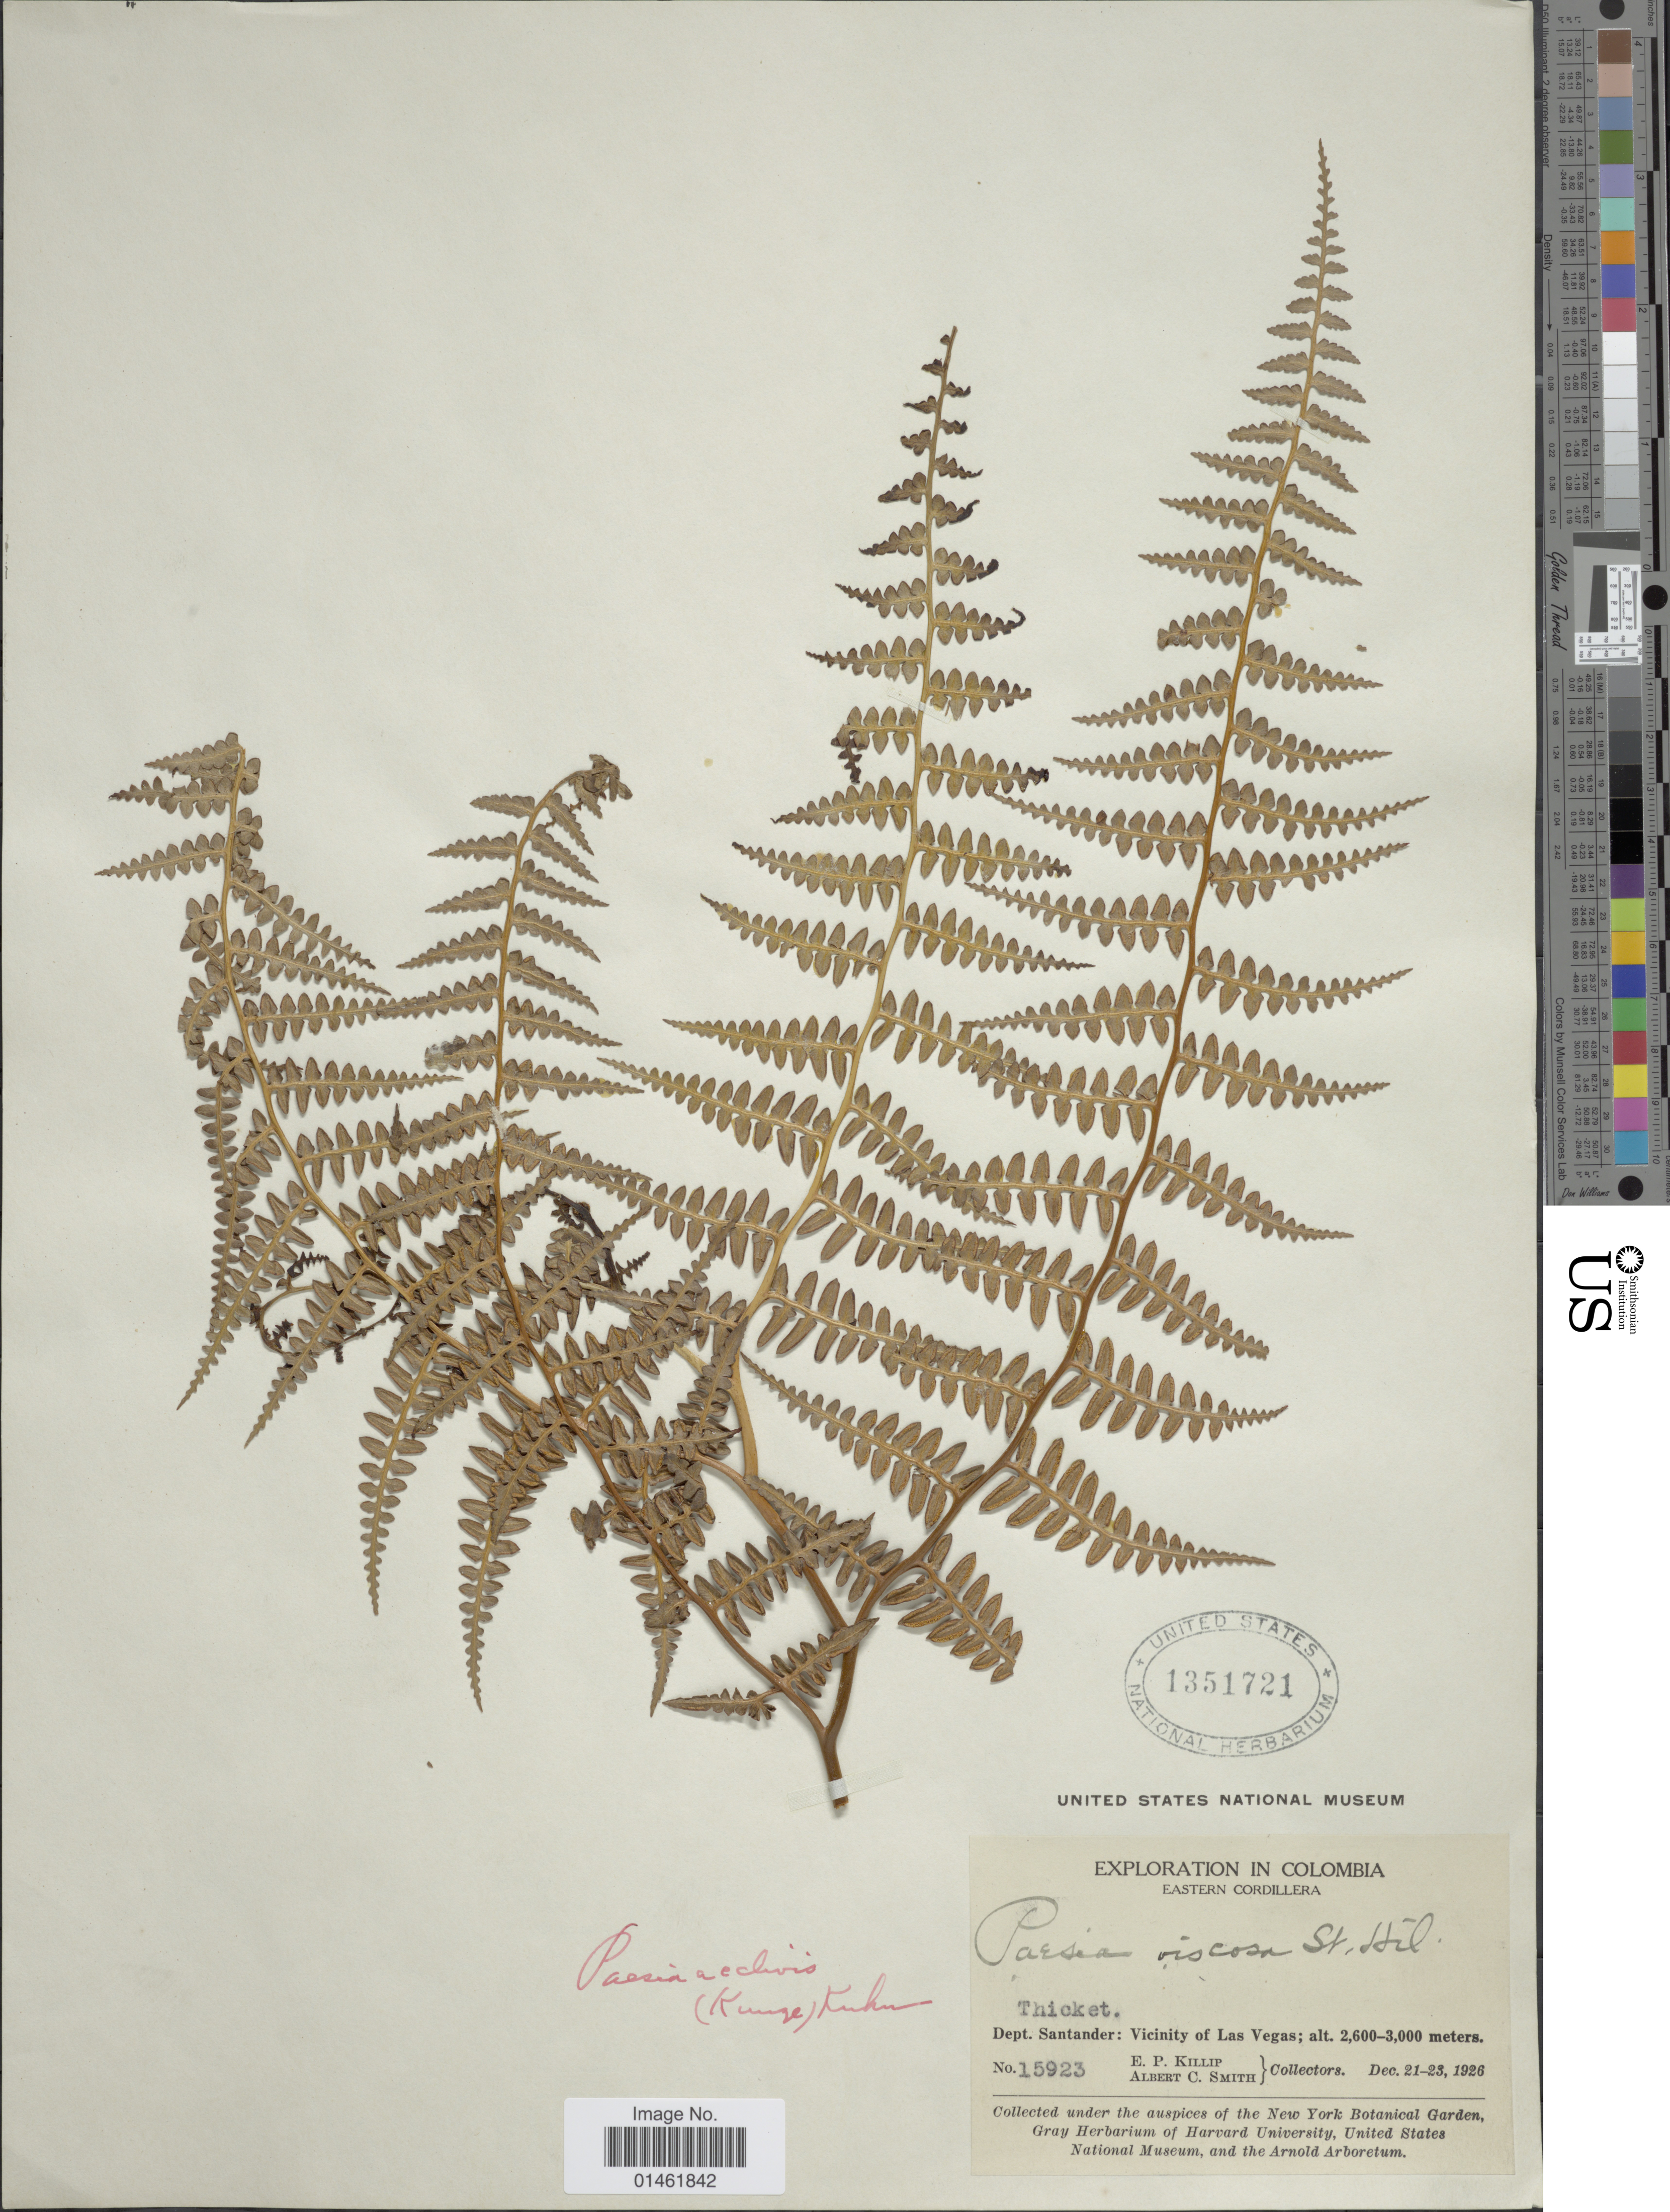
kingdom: Plantae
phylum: Tracheophyta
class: Polypodiopsida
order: Polypodiales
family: Dennstaedtiaceae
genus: Paesia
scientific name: Paesia glandulosa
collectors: E. P. Killip & A. C. Smith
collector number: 15923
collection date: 1926-12-21/1926-12-23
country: Colombia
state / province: Santander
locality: Eastern Cordillera, Dept. Santander: Vicinity of Las Vegas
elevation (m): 2600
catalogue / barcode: US 1351721